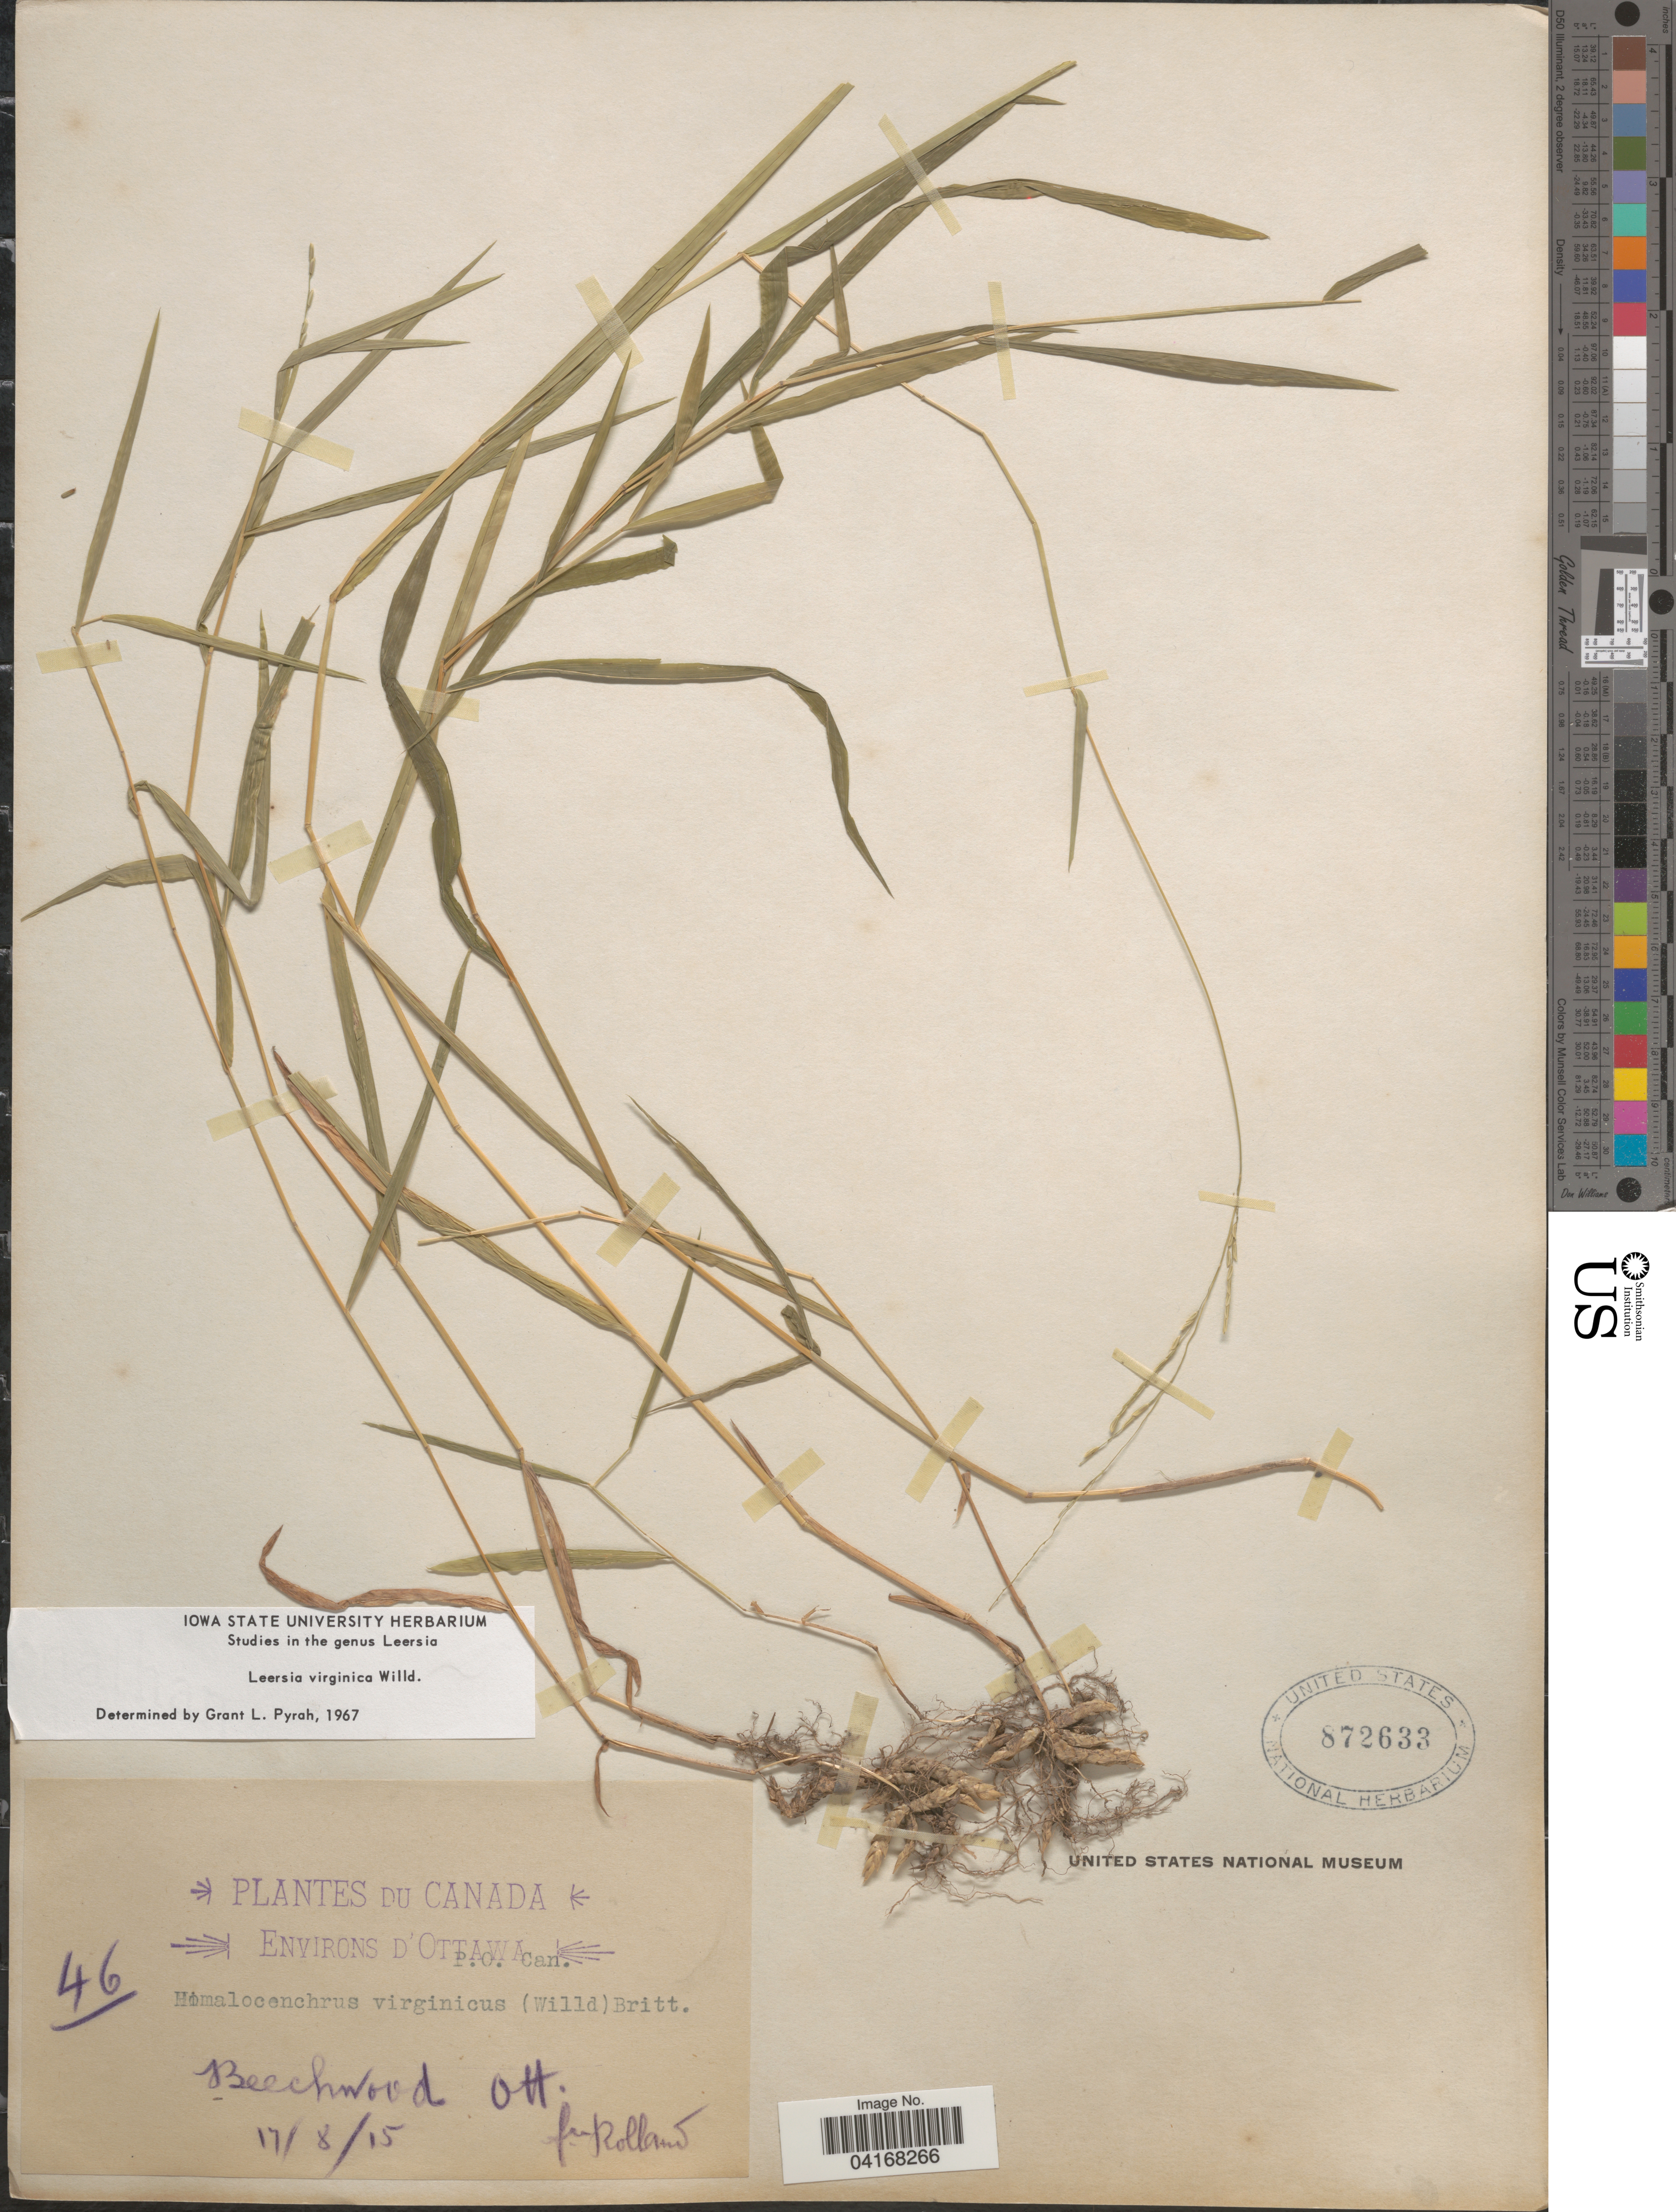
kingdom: Plantae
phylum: Tracheophyta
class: Liliopsida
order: Poales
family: Poaceae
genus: Leersia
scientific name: Leersia virginica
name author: Willd.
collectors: B. Rolland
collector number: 46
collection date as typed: Transcribed d/m/y: 17/8/15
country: Canada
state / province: Ontario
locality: Environs d'Ottawa. Beechwood.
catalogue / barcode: US 872633